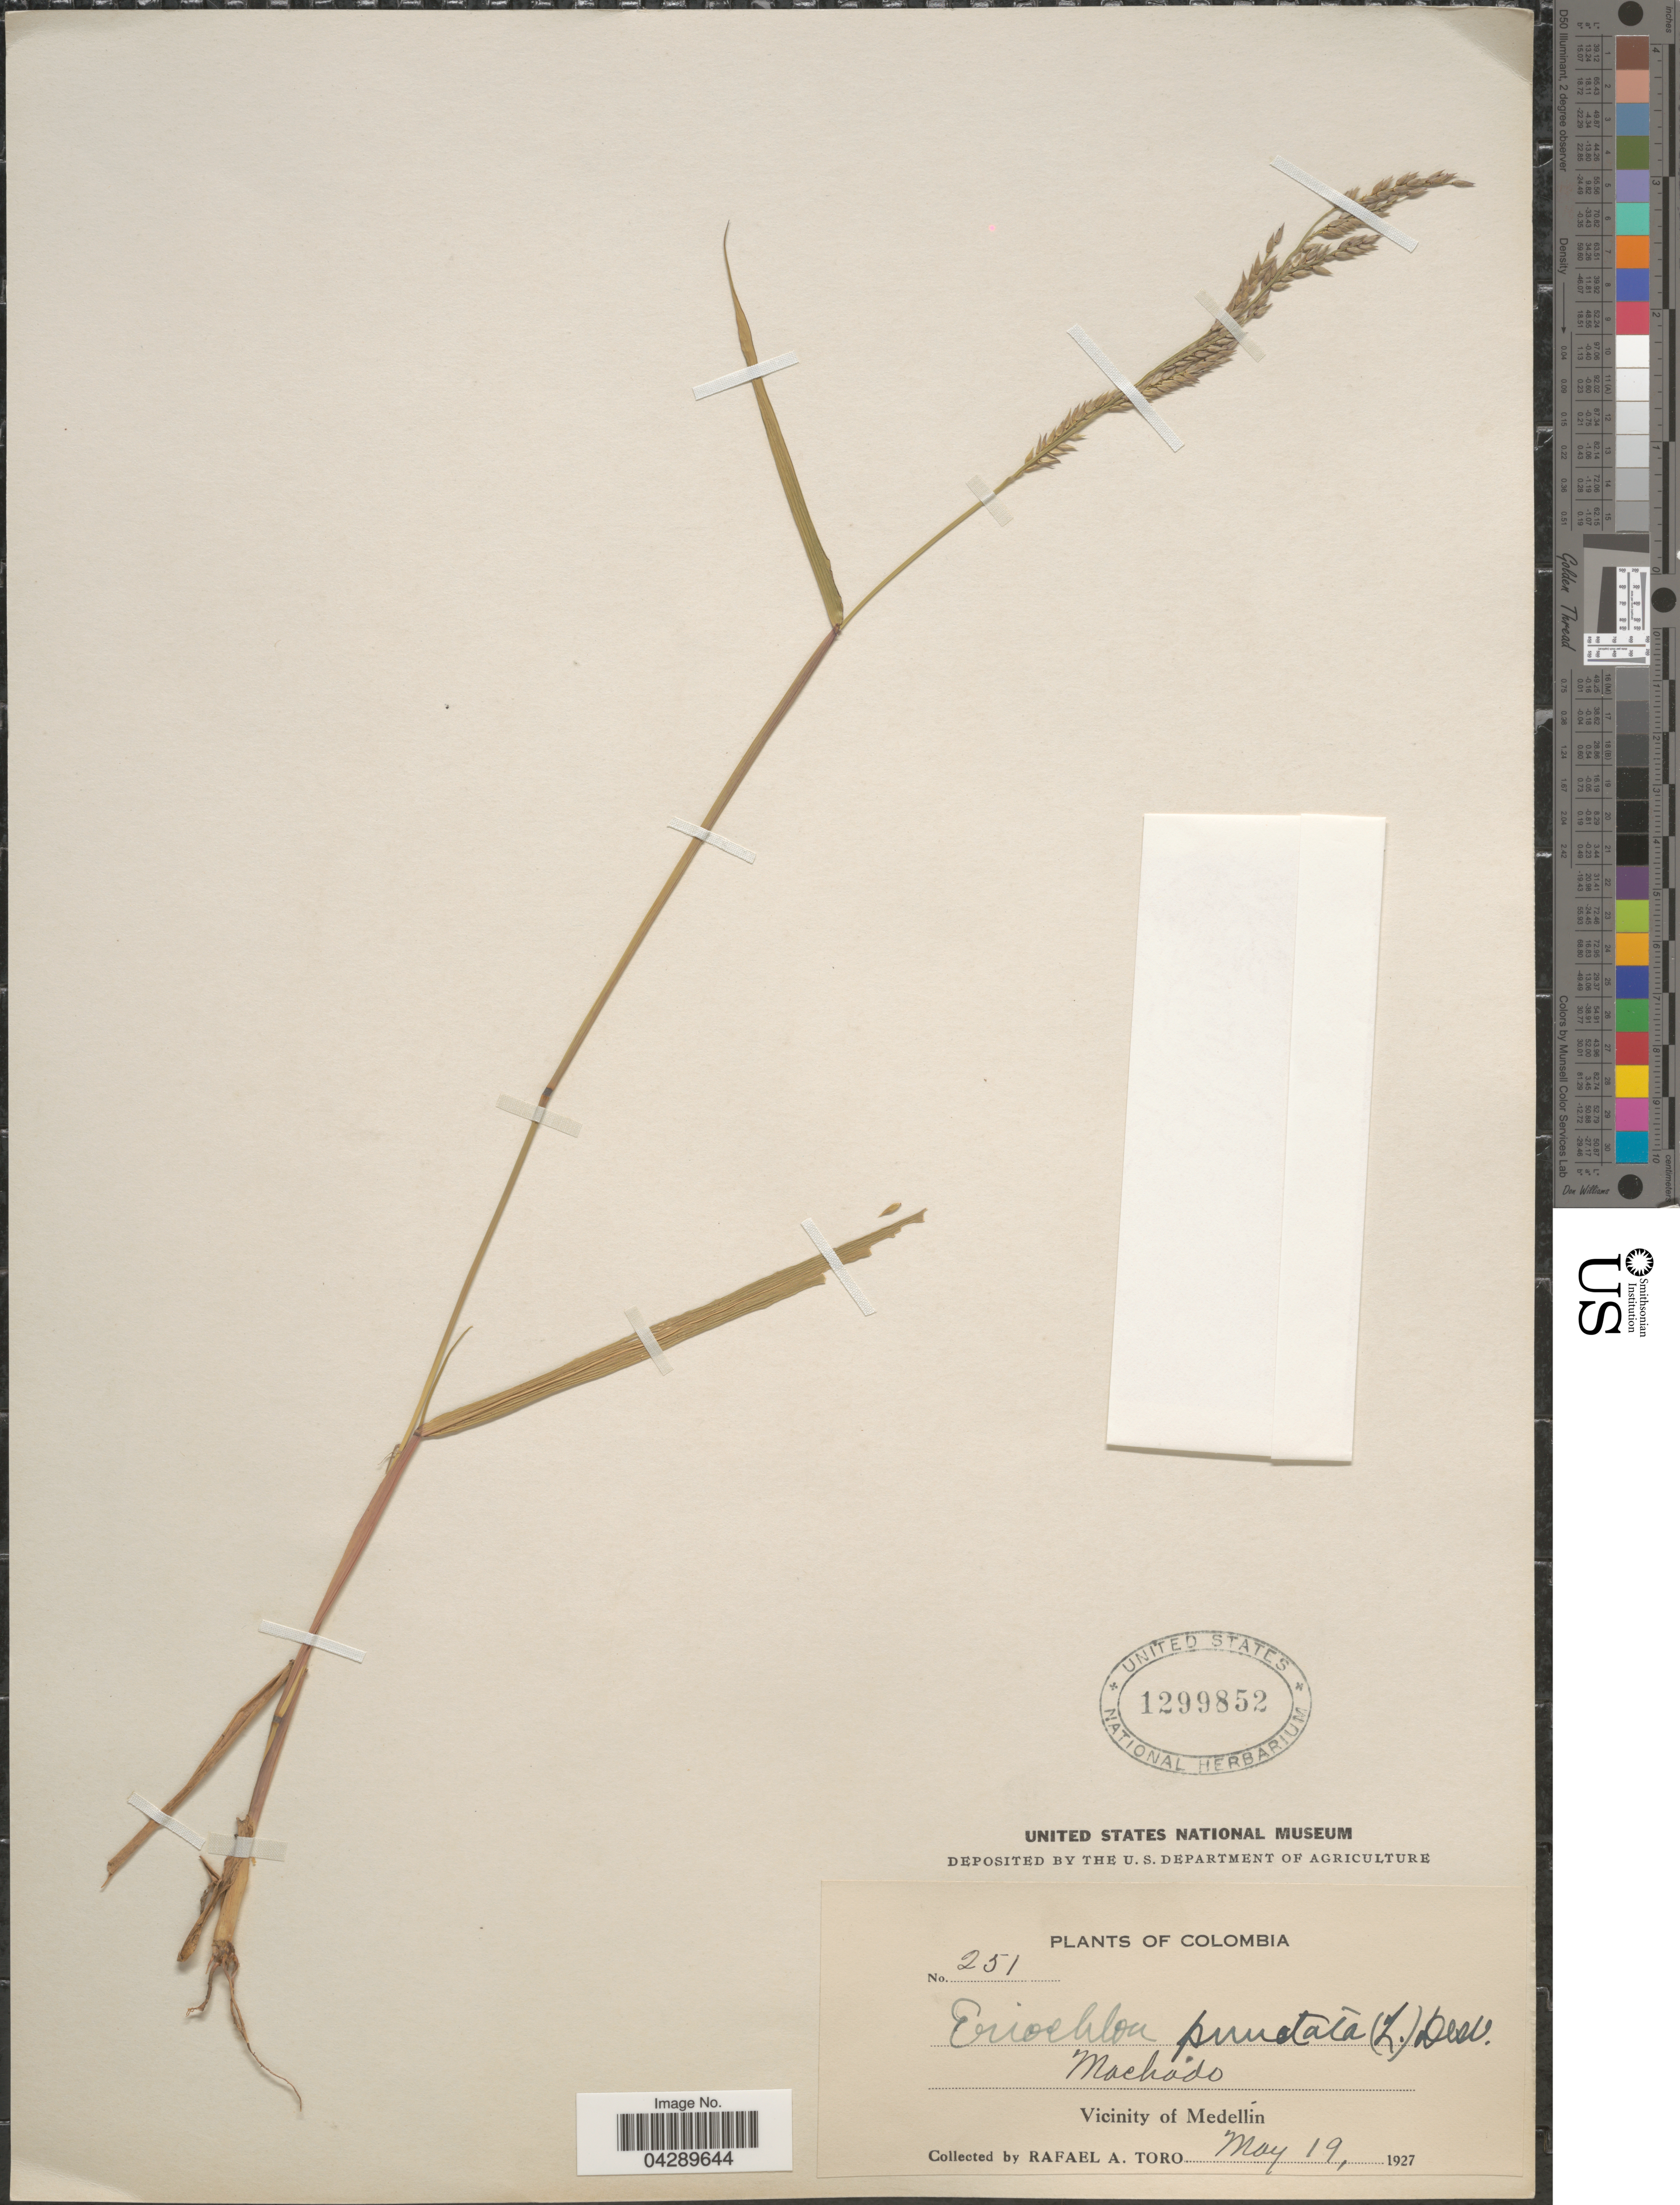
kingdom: Plantae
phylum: Tracheophyta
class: Liliopsida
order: Poales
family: Poaceae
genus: Eriochloa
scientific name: Eriochloa punctata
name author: (L.) Desv. ex Ham.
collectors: R. A. Toro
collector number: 251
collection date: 1927-05-19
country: Colombia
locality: Machado. Vicinity of Medellín.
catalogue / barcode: US 1299852